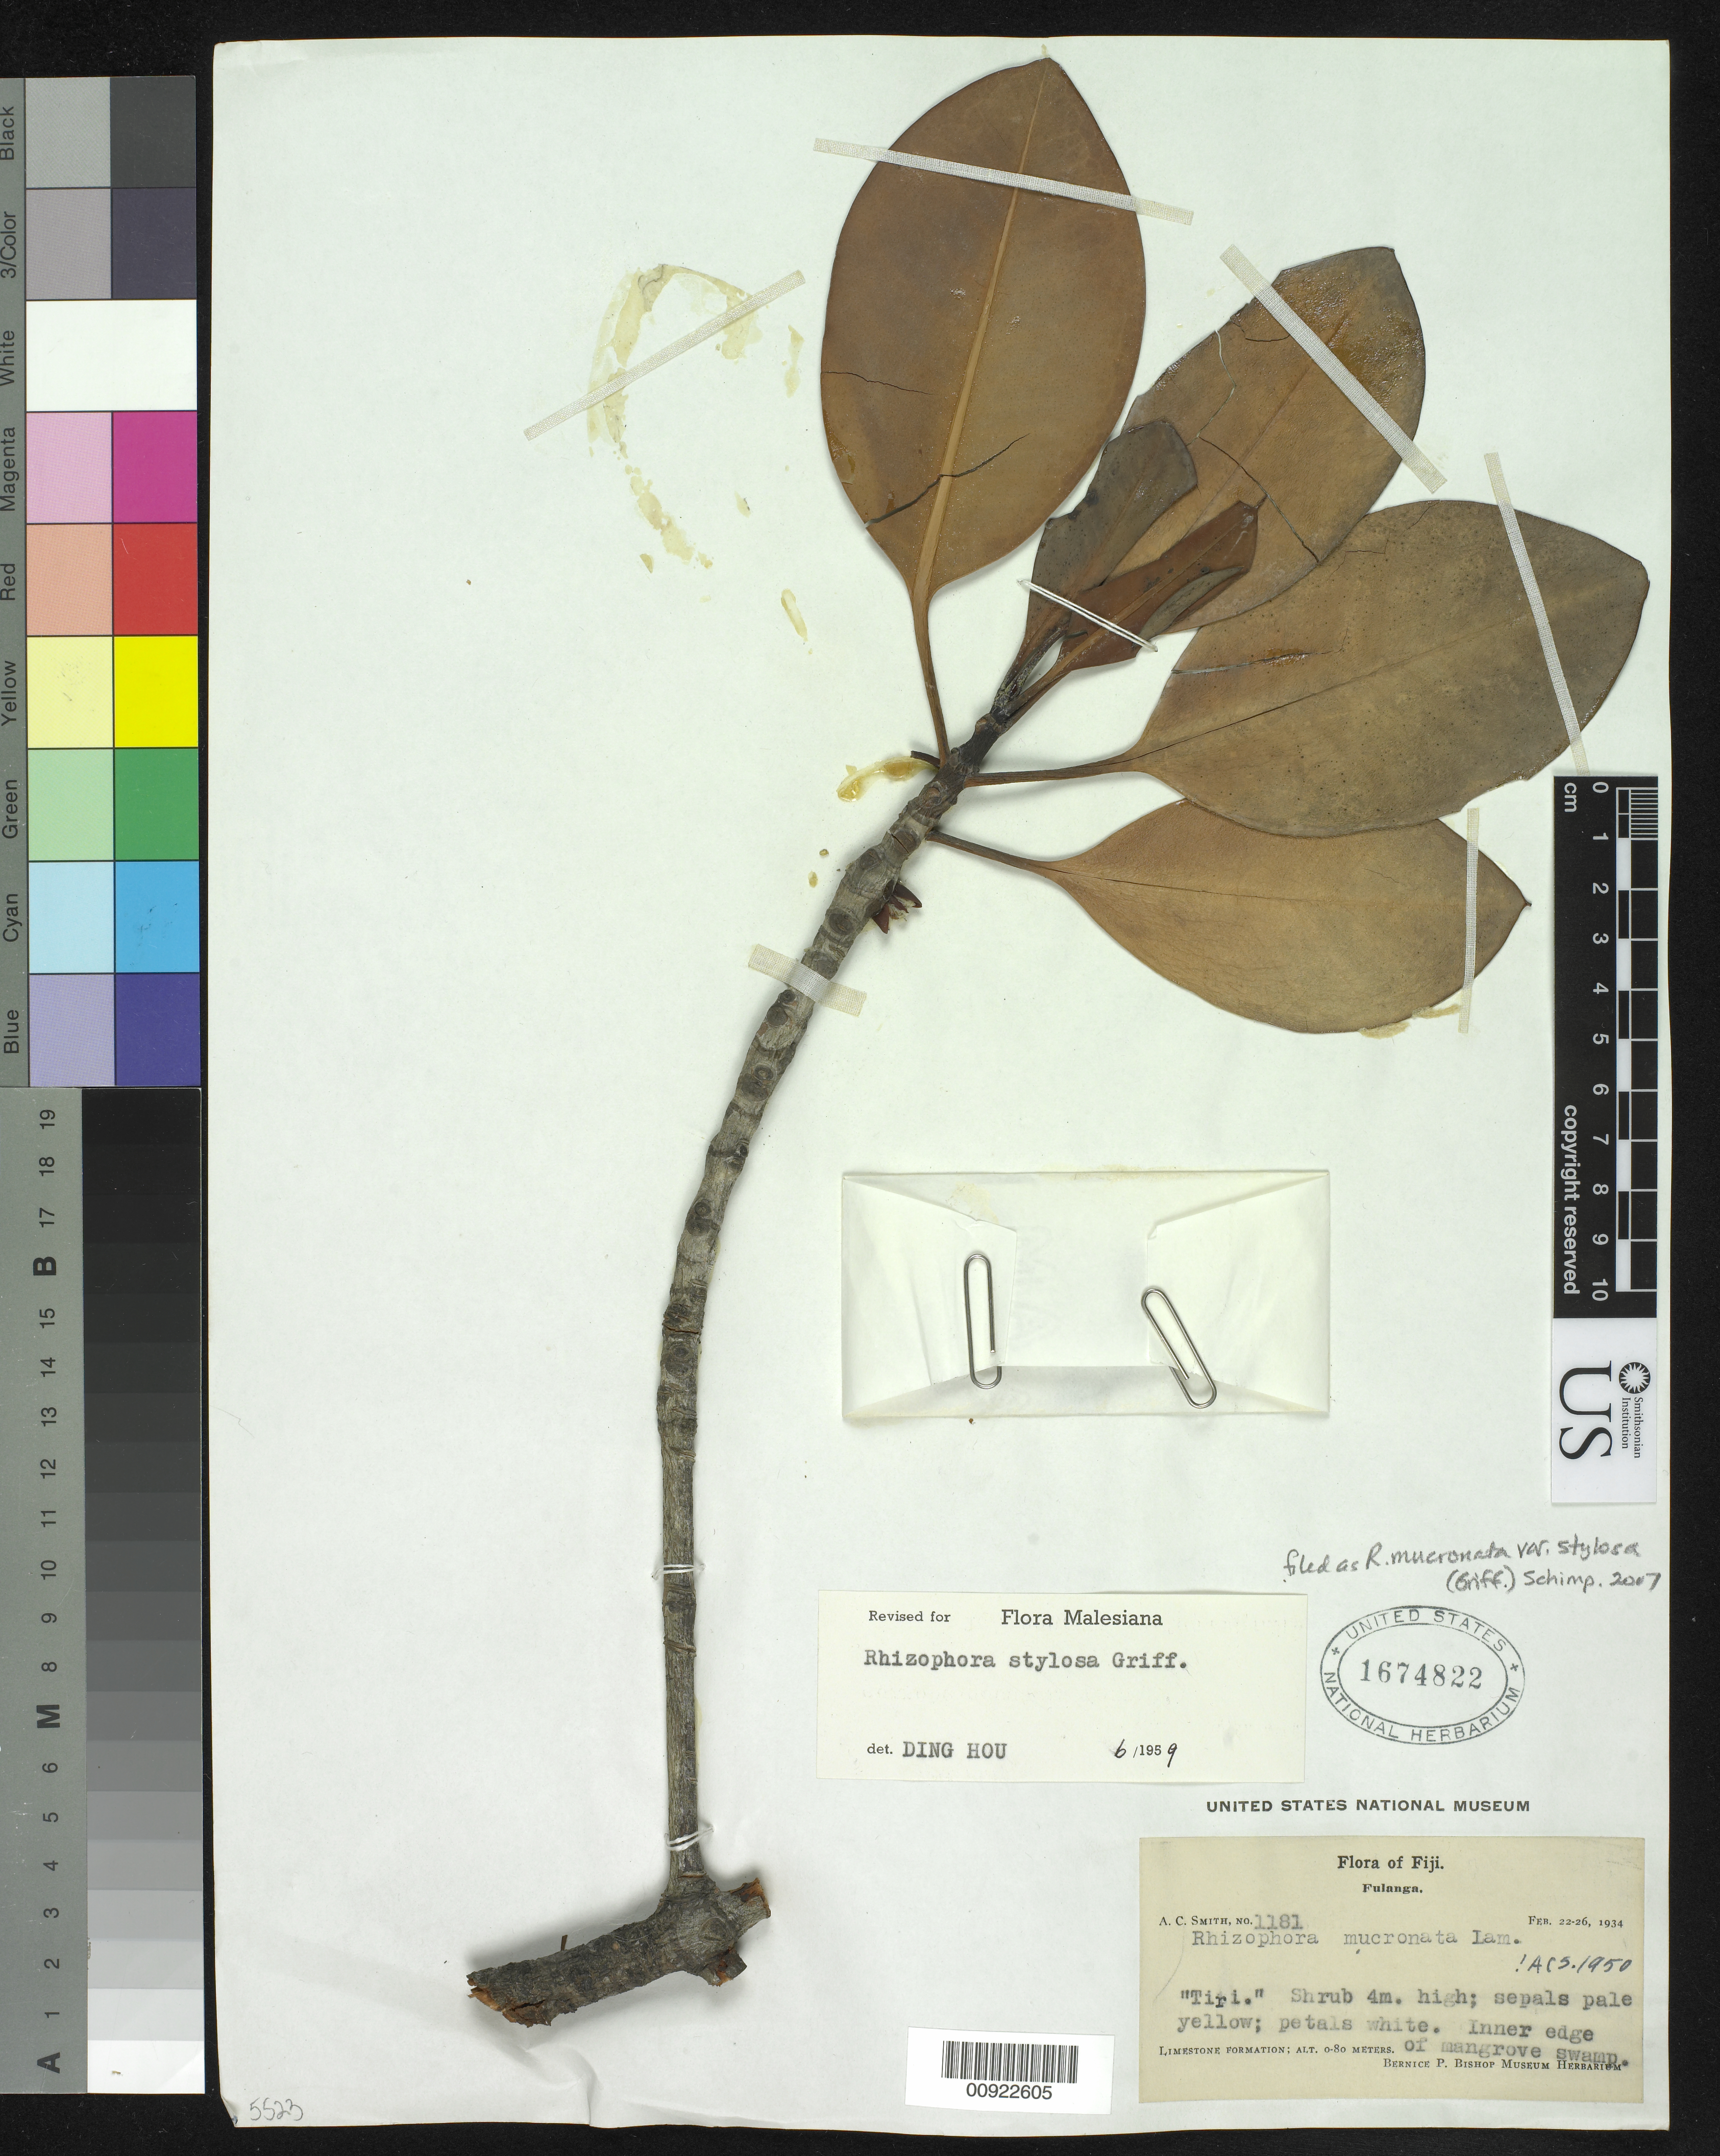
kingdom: Plantae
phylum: Tracheophyta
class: Magnoliopsida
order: Malpighiales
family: Rhizophoraceae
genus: Rhizophora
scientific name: Rhizophora mucronata var. stylosa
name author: Lam.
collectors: C. A. Smith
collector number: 1181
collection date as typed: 22 Feb 1934 to 26 Feb 1934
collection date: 1934-02-22/1934-02-26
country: Fiji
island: Fulaga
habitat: Inner edge of mangrove swamp.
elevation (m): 0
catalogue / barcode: US 1674822